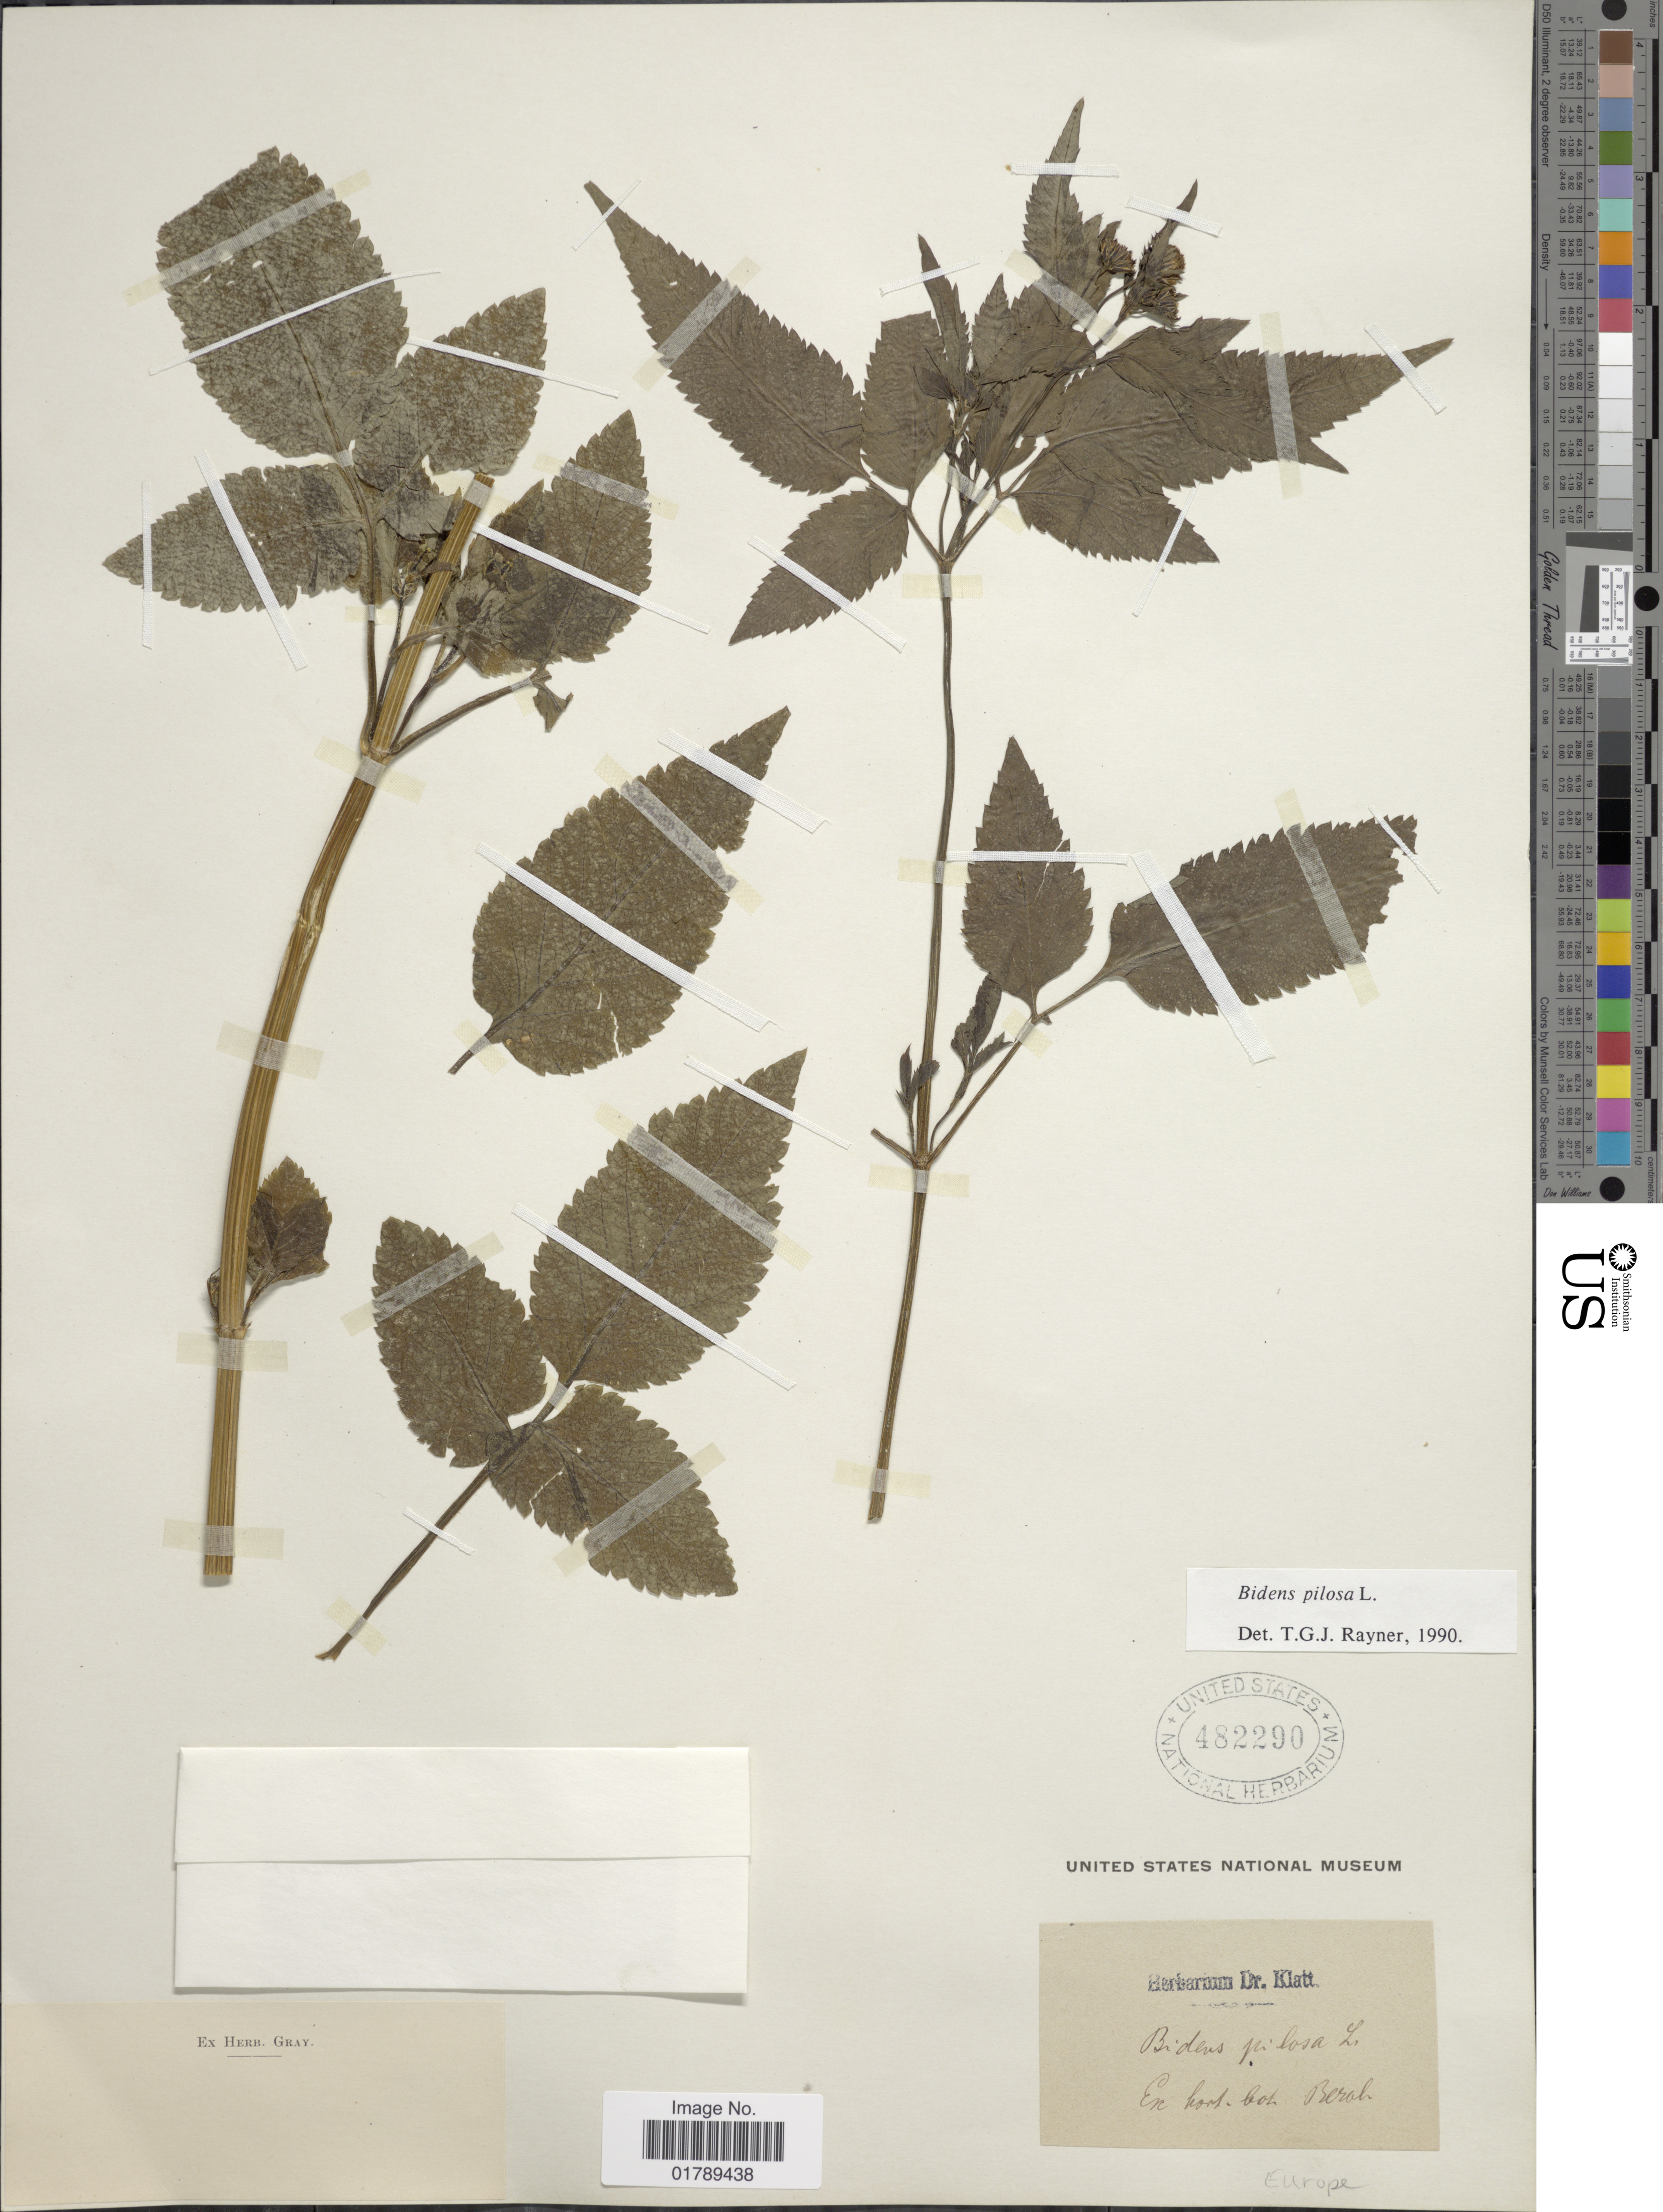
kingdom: Plantae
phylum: Tracheophyta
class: Magnoliopsida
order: Asterales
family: Asteraceae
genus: Bidens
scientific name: Bidens pilosa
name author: L.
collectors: Hort. Berol.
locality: Ex hort. bot. Berol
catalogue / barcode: US 482290